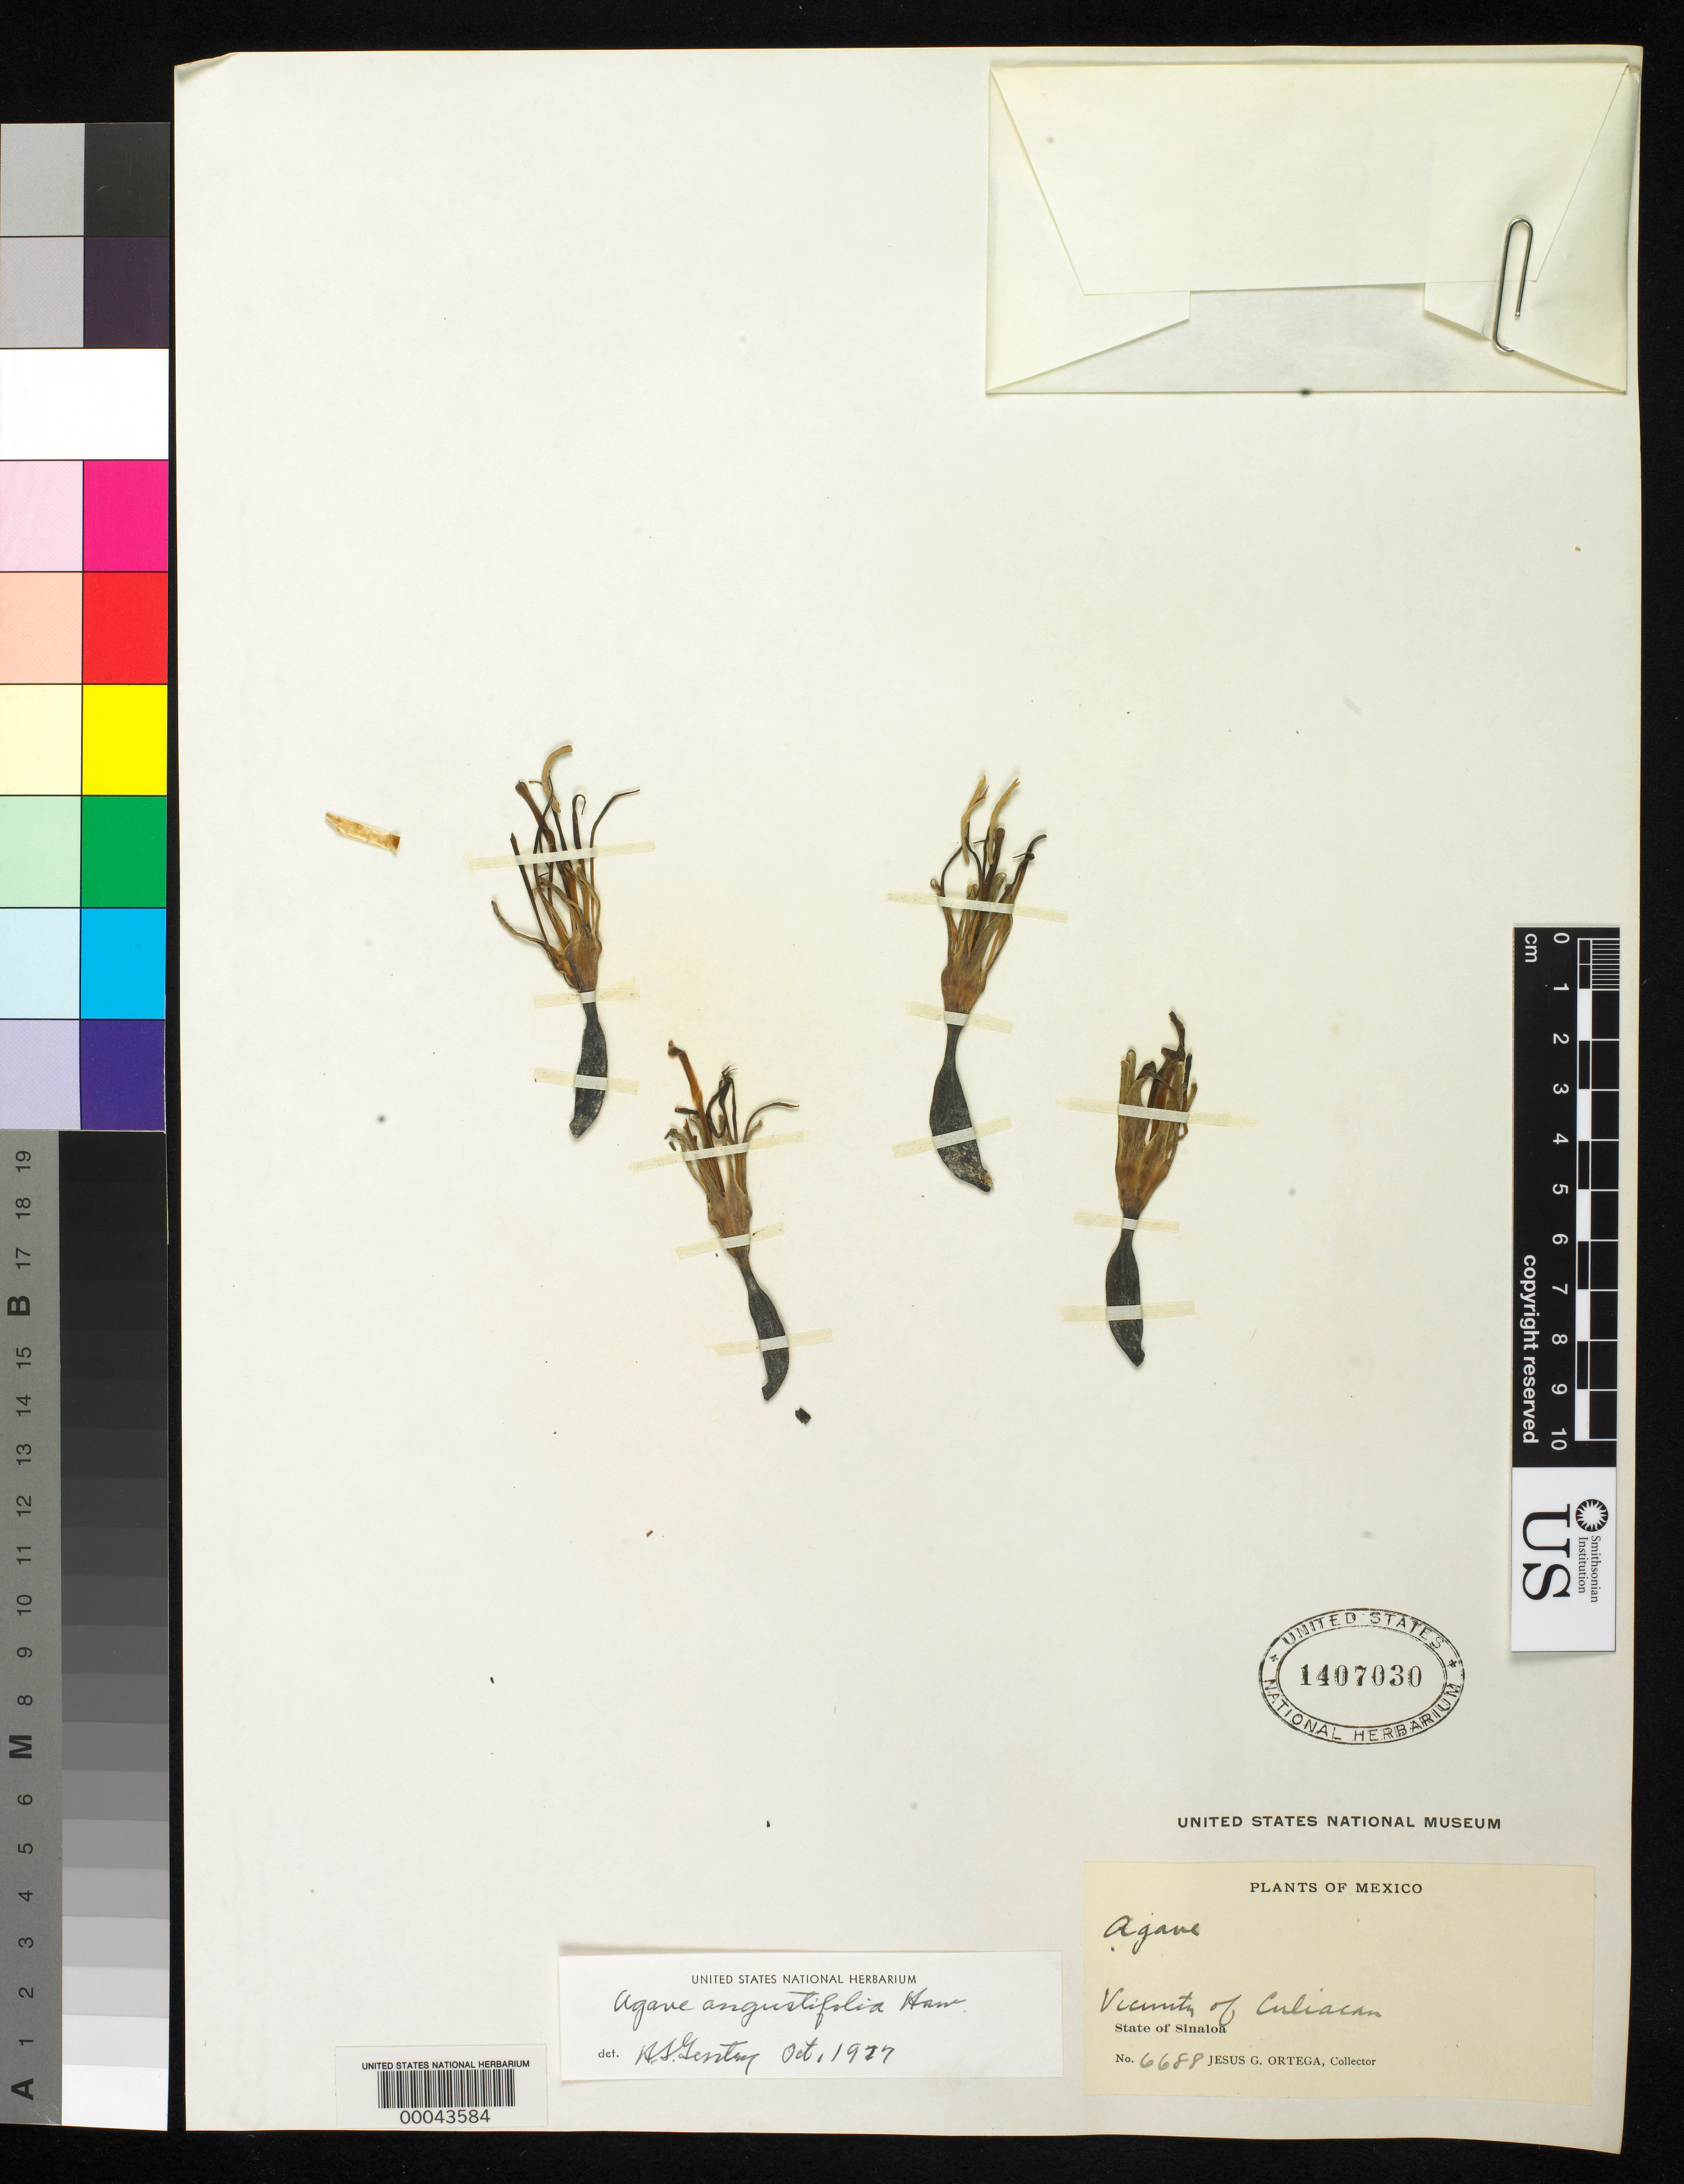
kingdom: Plantae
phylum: Tracheophyta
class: Liliopsida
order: Asparagales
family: Asparagaceae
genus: Agave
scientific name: Agave angustifolia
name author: Haw.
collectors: J. Ortega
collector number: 6688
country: Mexico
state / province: Sinaloa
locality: Vicinity of Culiacan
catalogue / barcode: US 1407030